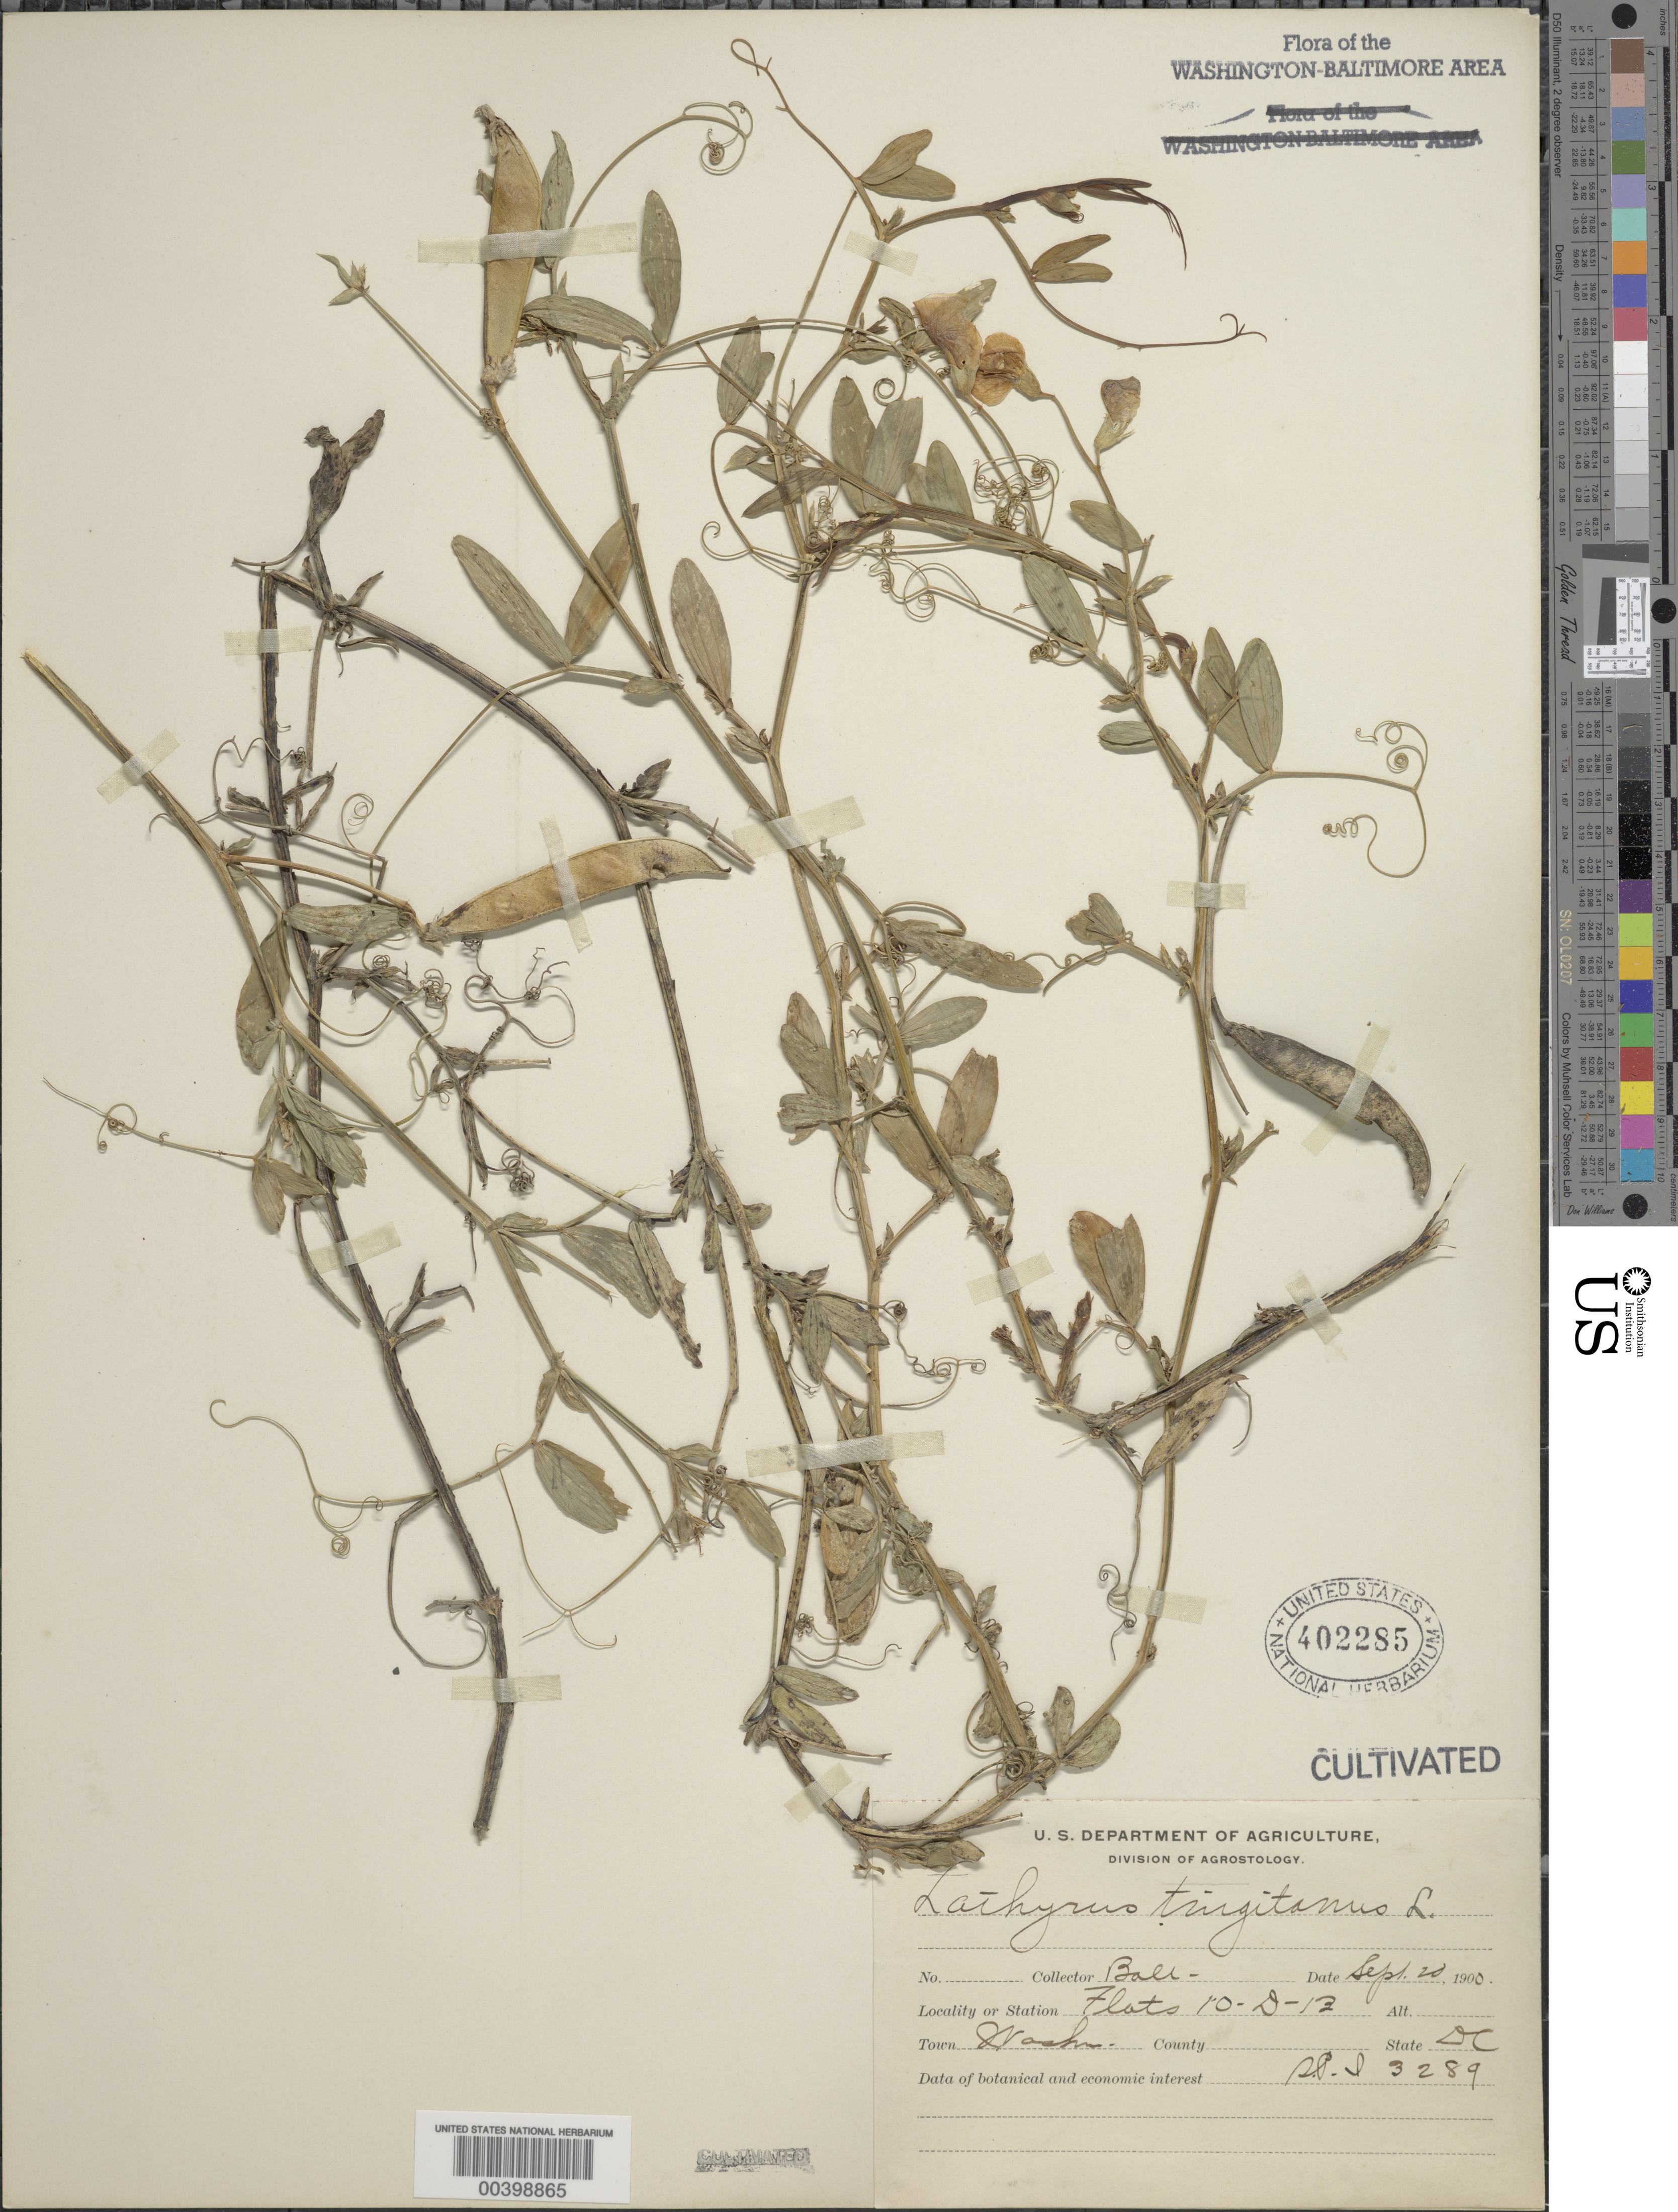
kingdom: Plantae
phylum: Tracheophyta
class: Magnoliopsida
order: Fabales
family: Fabaceae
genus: Lathyrus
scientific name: Lathyrus tingitanus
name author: L.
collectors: -- Ball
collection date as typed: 20 Sep 1900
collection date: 1900-09-20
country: United States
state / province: District of Columbia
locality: Cultivated at US Dep of Agr.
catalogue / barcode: US 402285